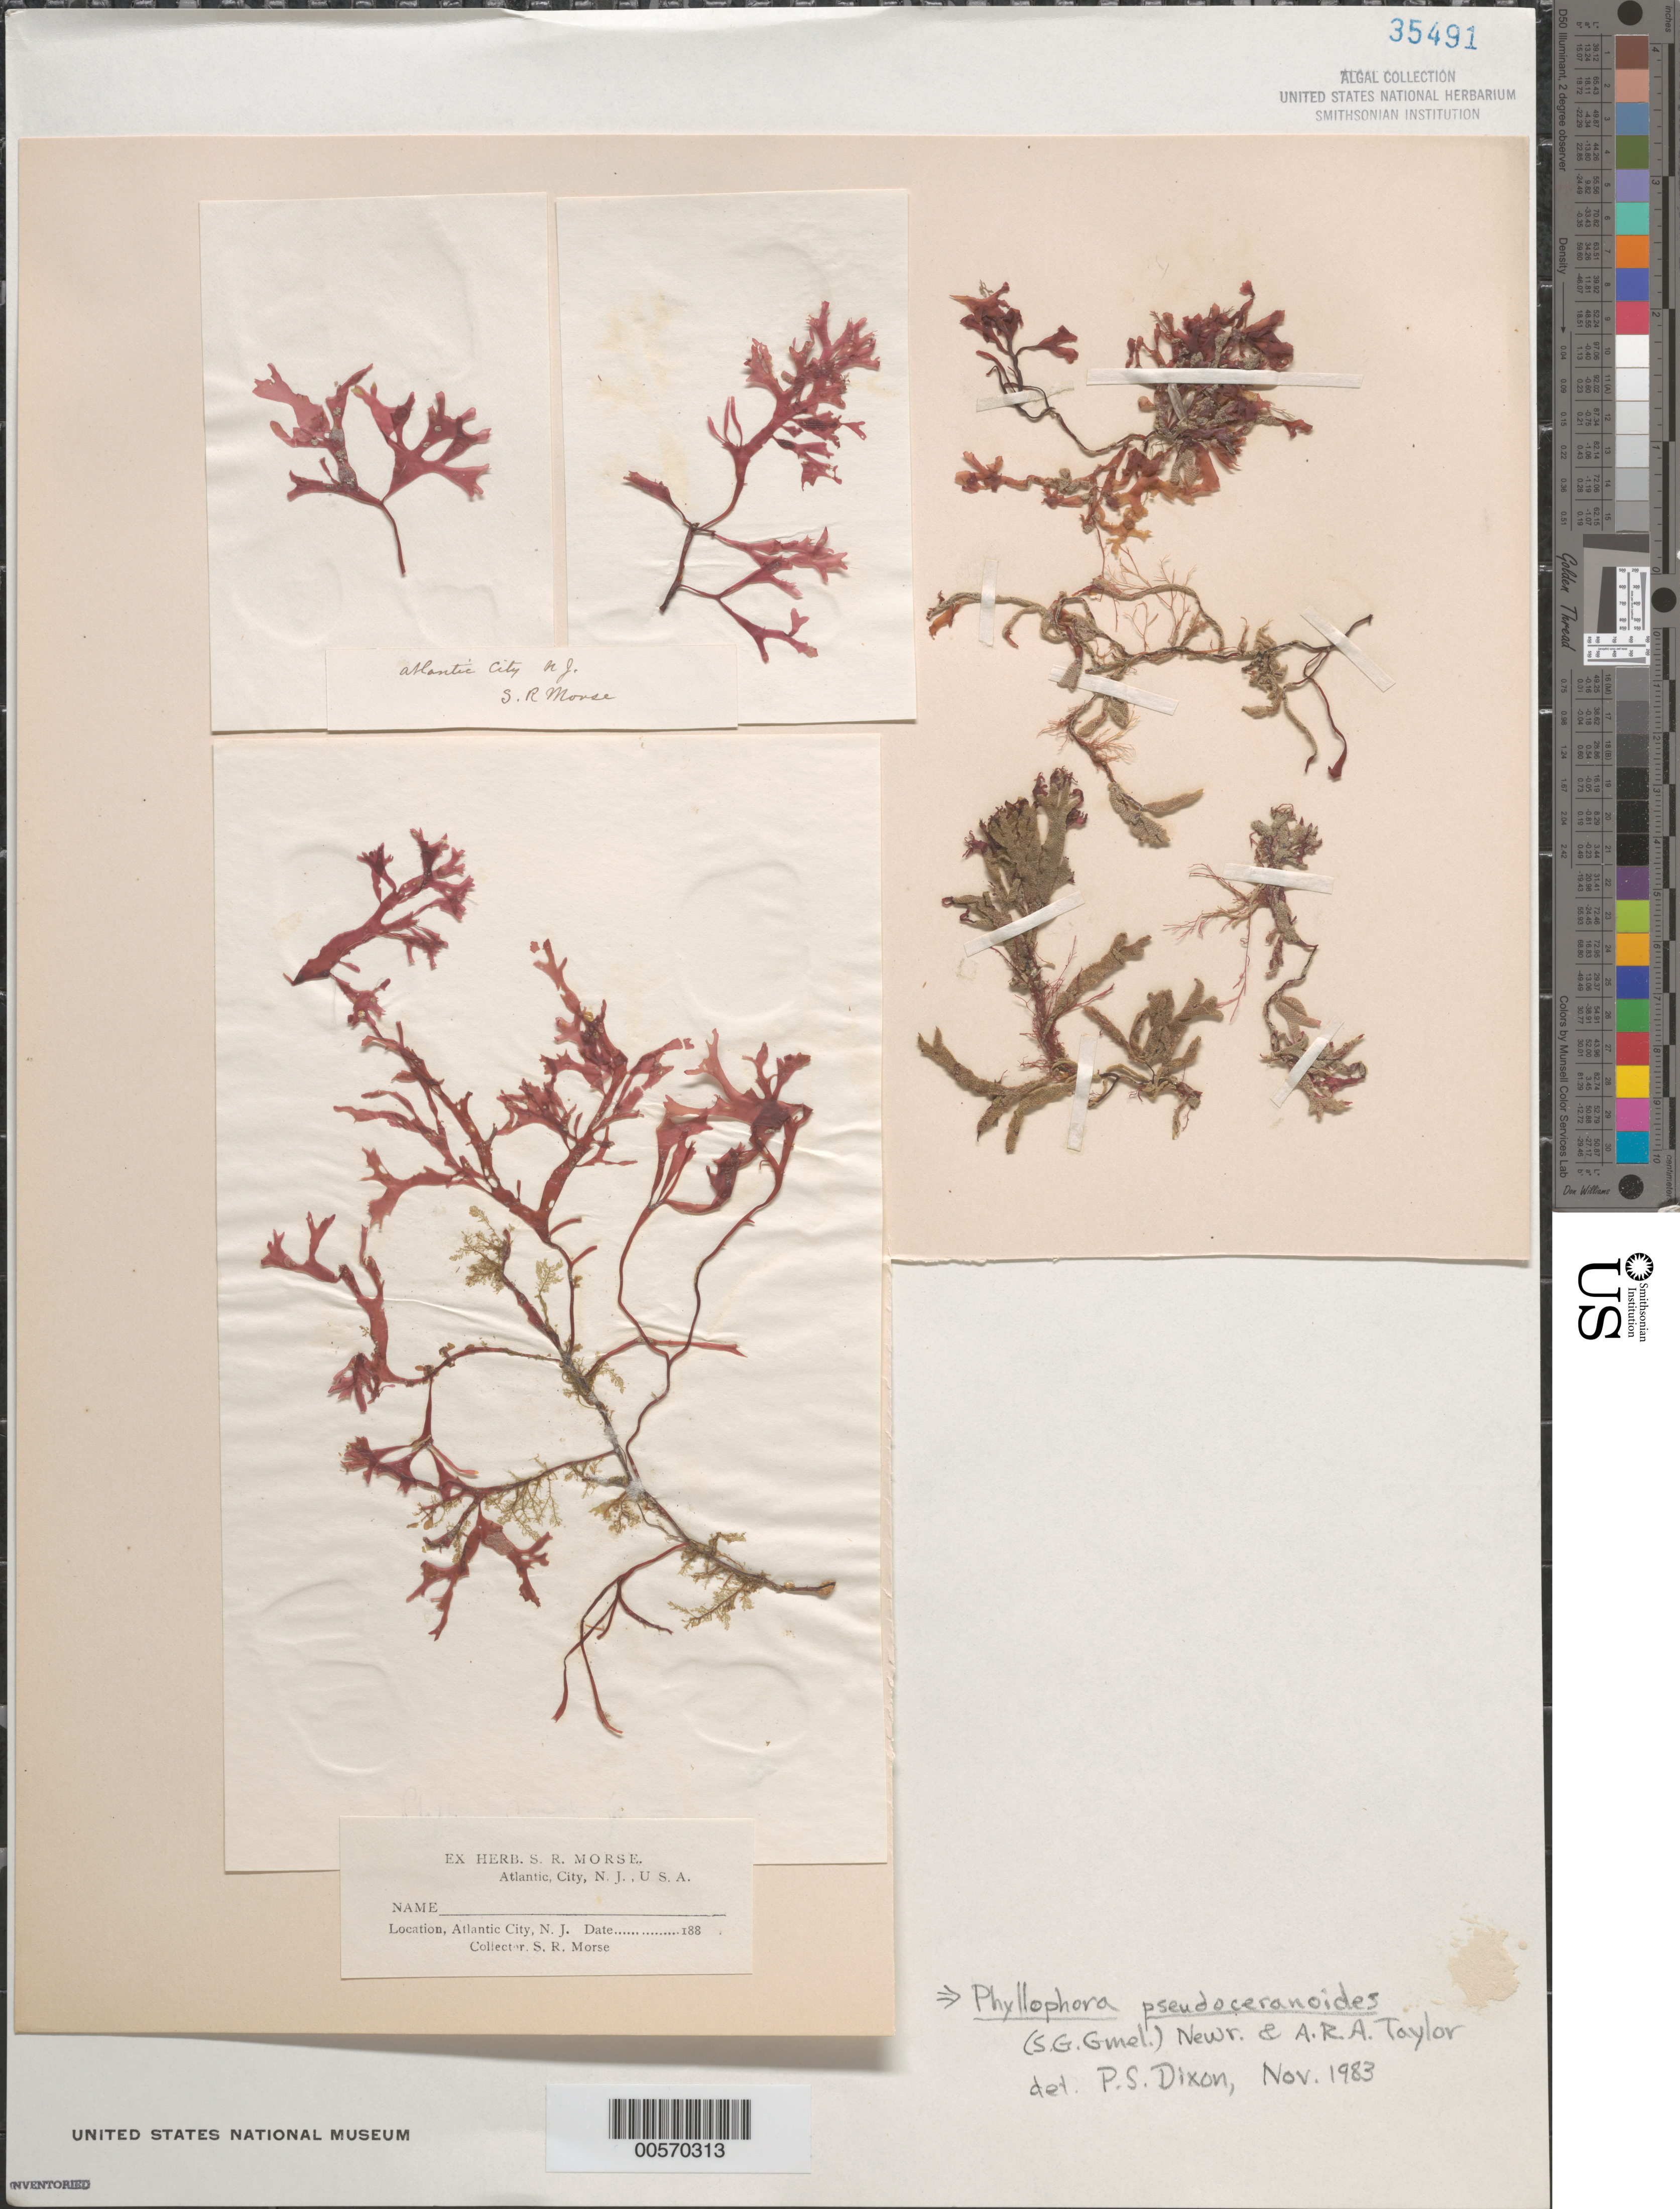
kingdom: Plantae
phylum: Rhodophyta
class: Florideophyceae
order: Gigartinales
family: Phyllophoraceae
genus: Phyllophora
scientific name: Phyllophora pseudoceranoides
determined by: Dixon, P. S.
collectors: S. Morse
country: United States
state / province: New Jersey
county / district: Atlantic County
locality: Atlantic City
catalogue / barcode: US 35491